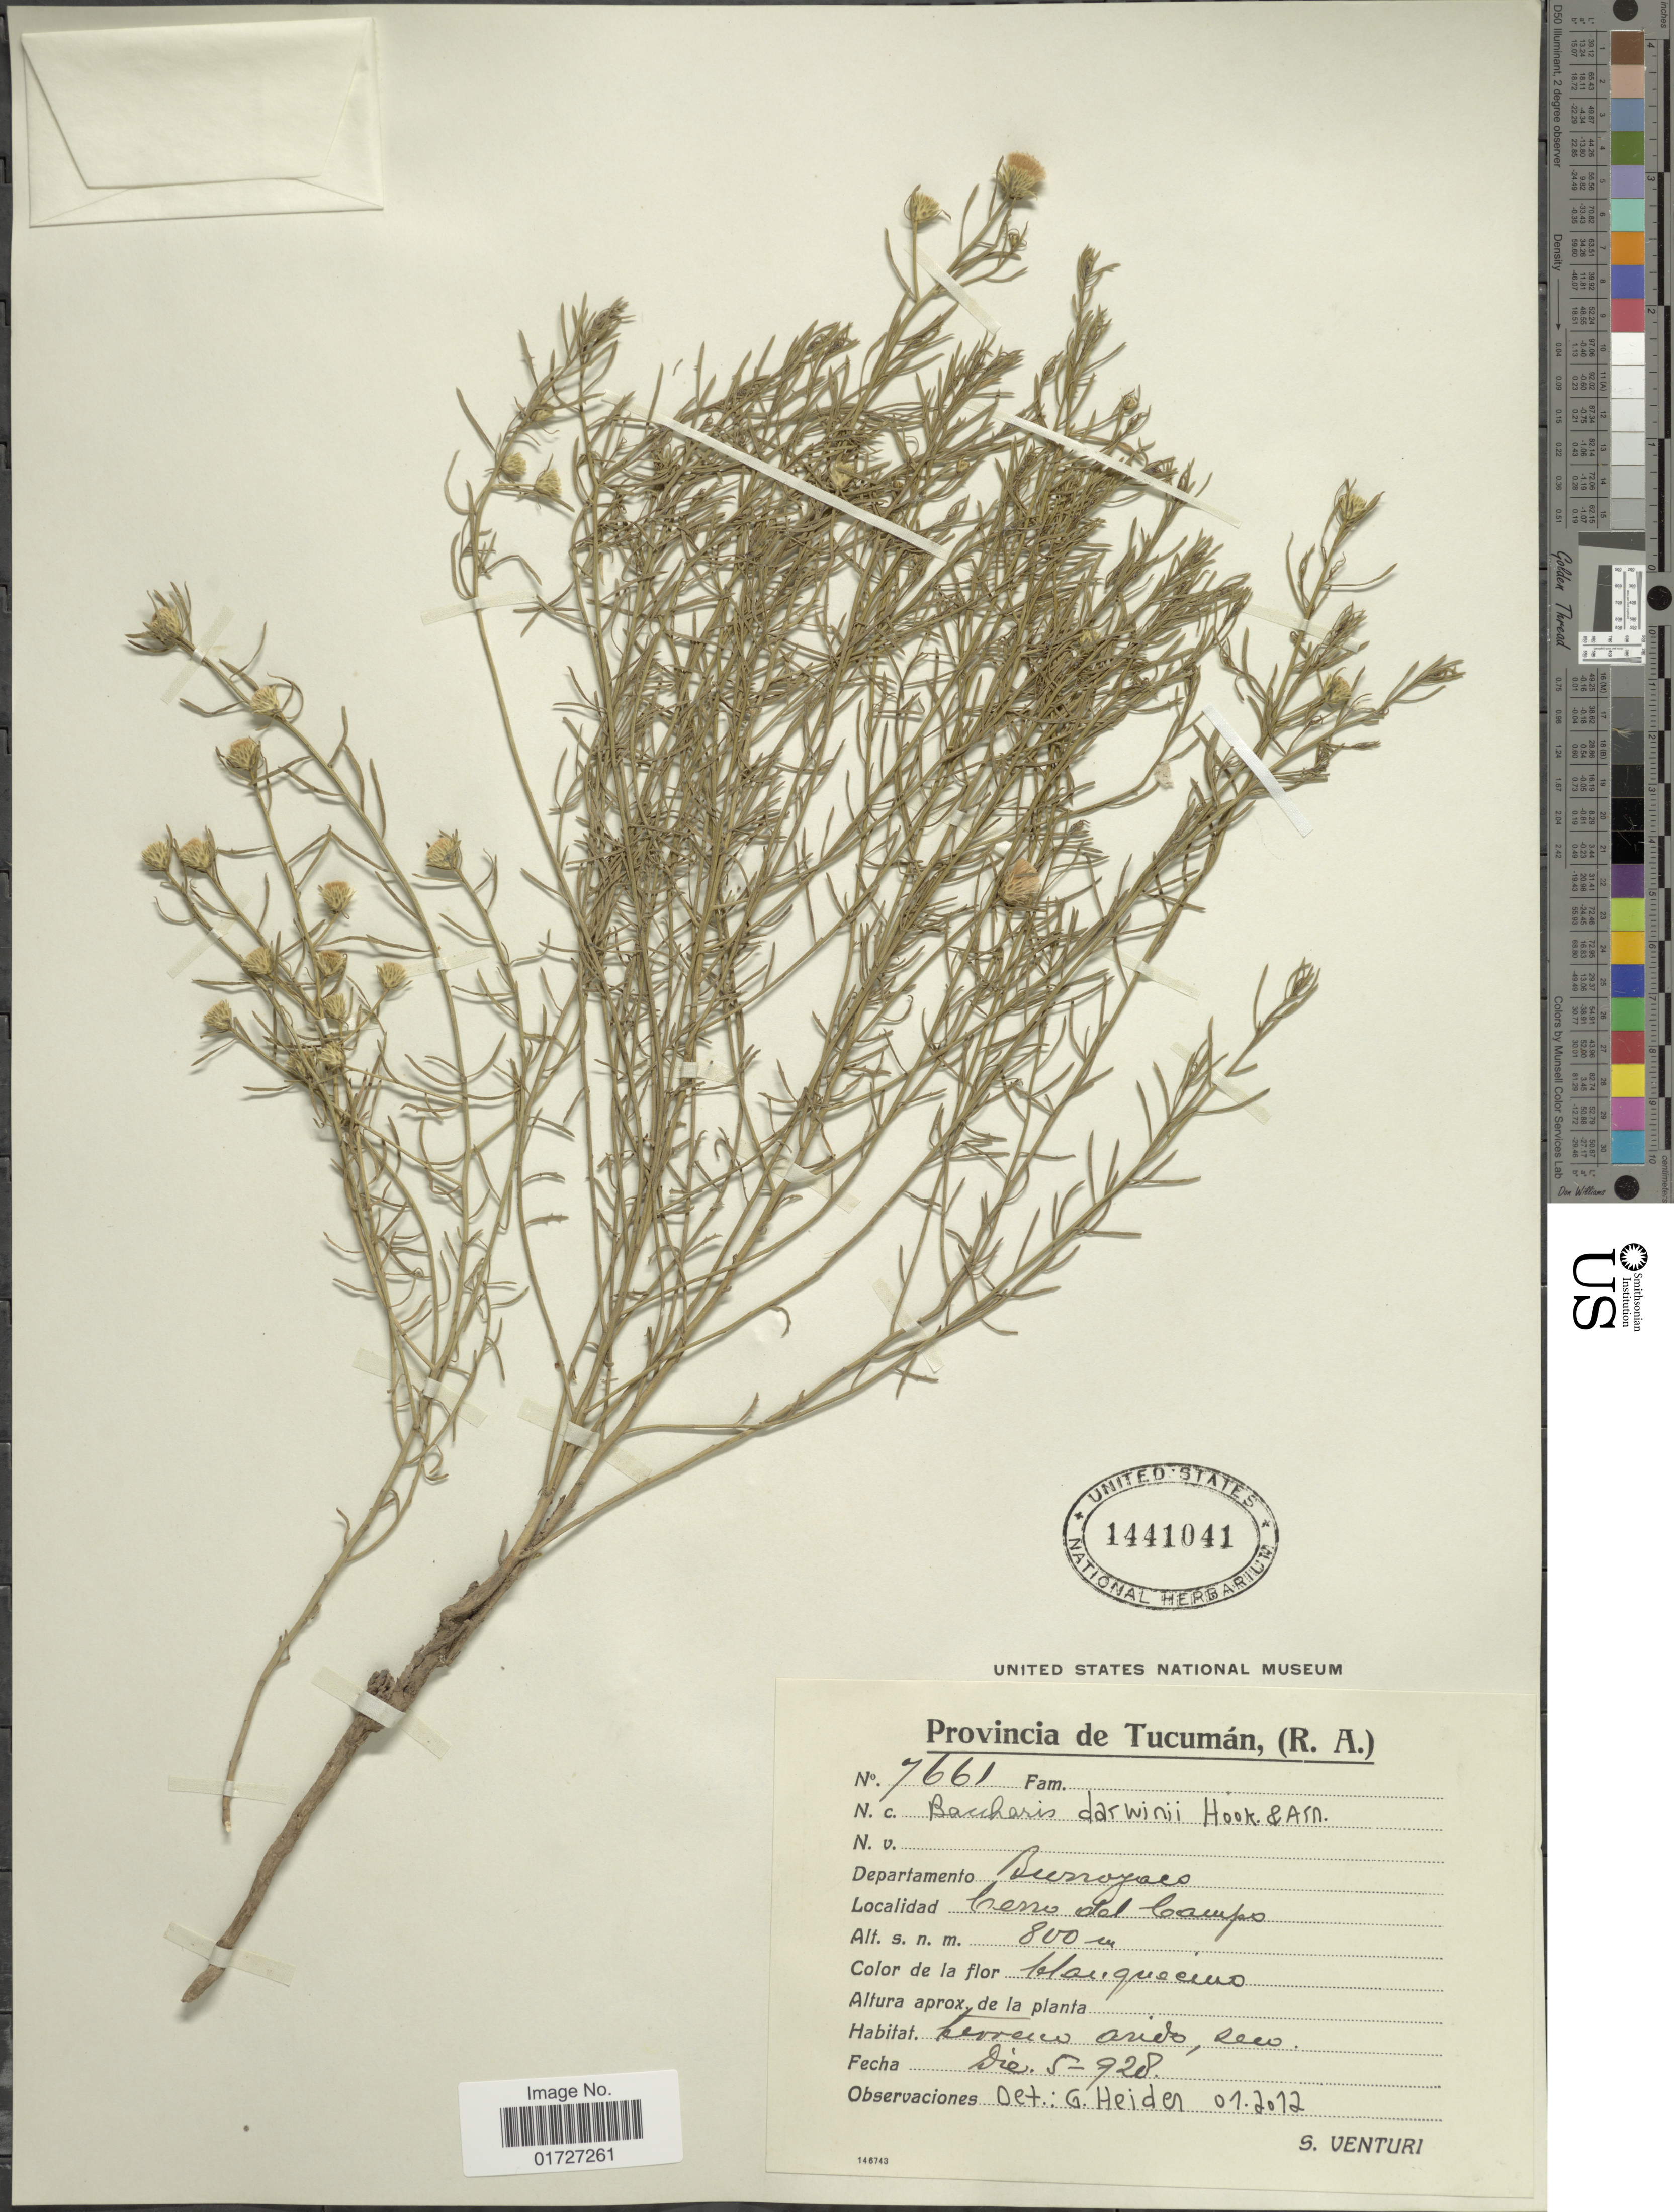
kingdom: Plantae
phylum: Tracheophyta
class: Magnoliopsida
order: Asterales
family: Asteraceae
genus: Baccharis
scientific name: Baccharis darwinii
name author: Hook. & Arn.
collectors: S. Venturi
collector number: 7661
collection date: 1928-12-05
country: Argentina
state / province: Tucuman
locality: Departamento Burroyaco, Cerro del Campo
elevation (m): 800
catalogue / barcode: US 1441041